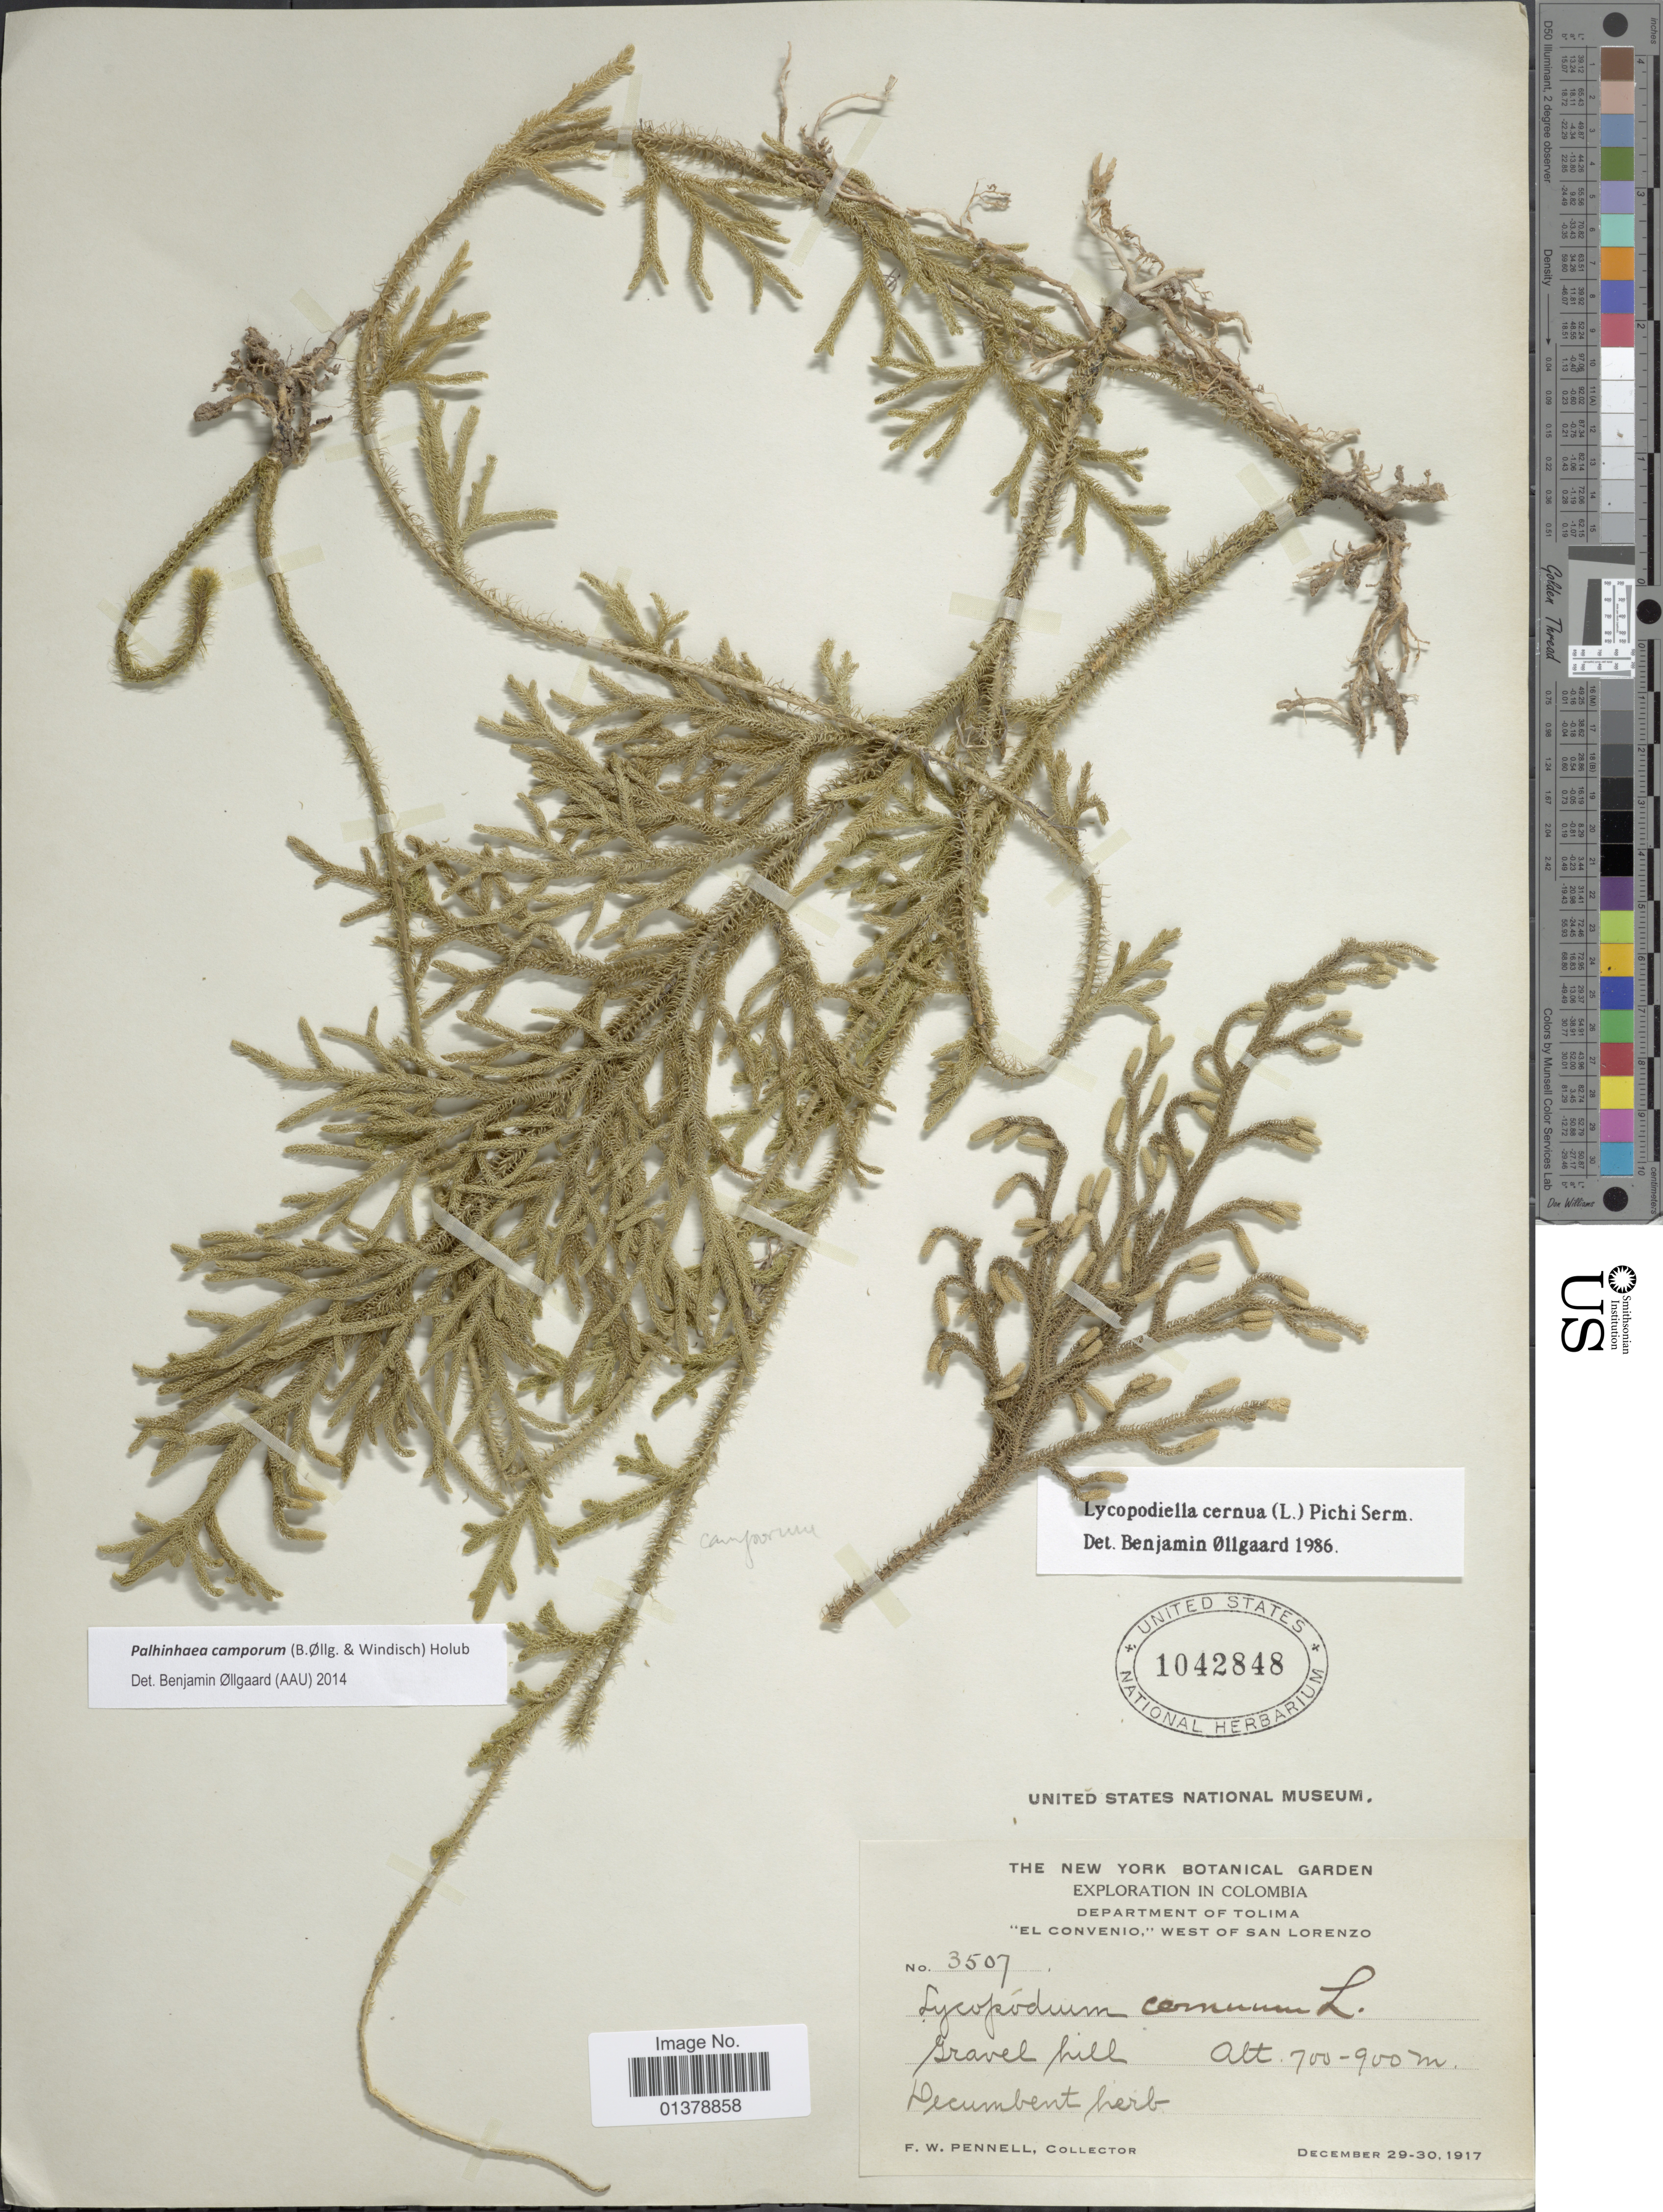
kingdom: Plantae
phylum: Tracheophyta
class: Lycopodiopsida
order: Lycopodiales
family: Lycopodiaceae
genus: Palhinhaea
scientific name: Palhinhaea camporum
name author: (B. Øllg. & P.G. Windisch) Holub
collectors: F. W. Pennell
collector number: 3507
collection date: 1917-12-29/1917-12-30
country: Colombia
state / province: Tolima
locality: El Convenio, west of San Lorenzo, gravel hill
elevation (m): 700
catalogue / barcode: US 1042848